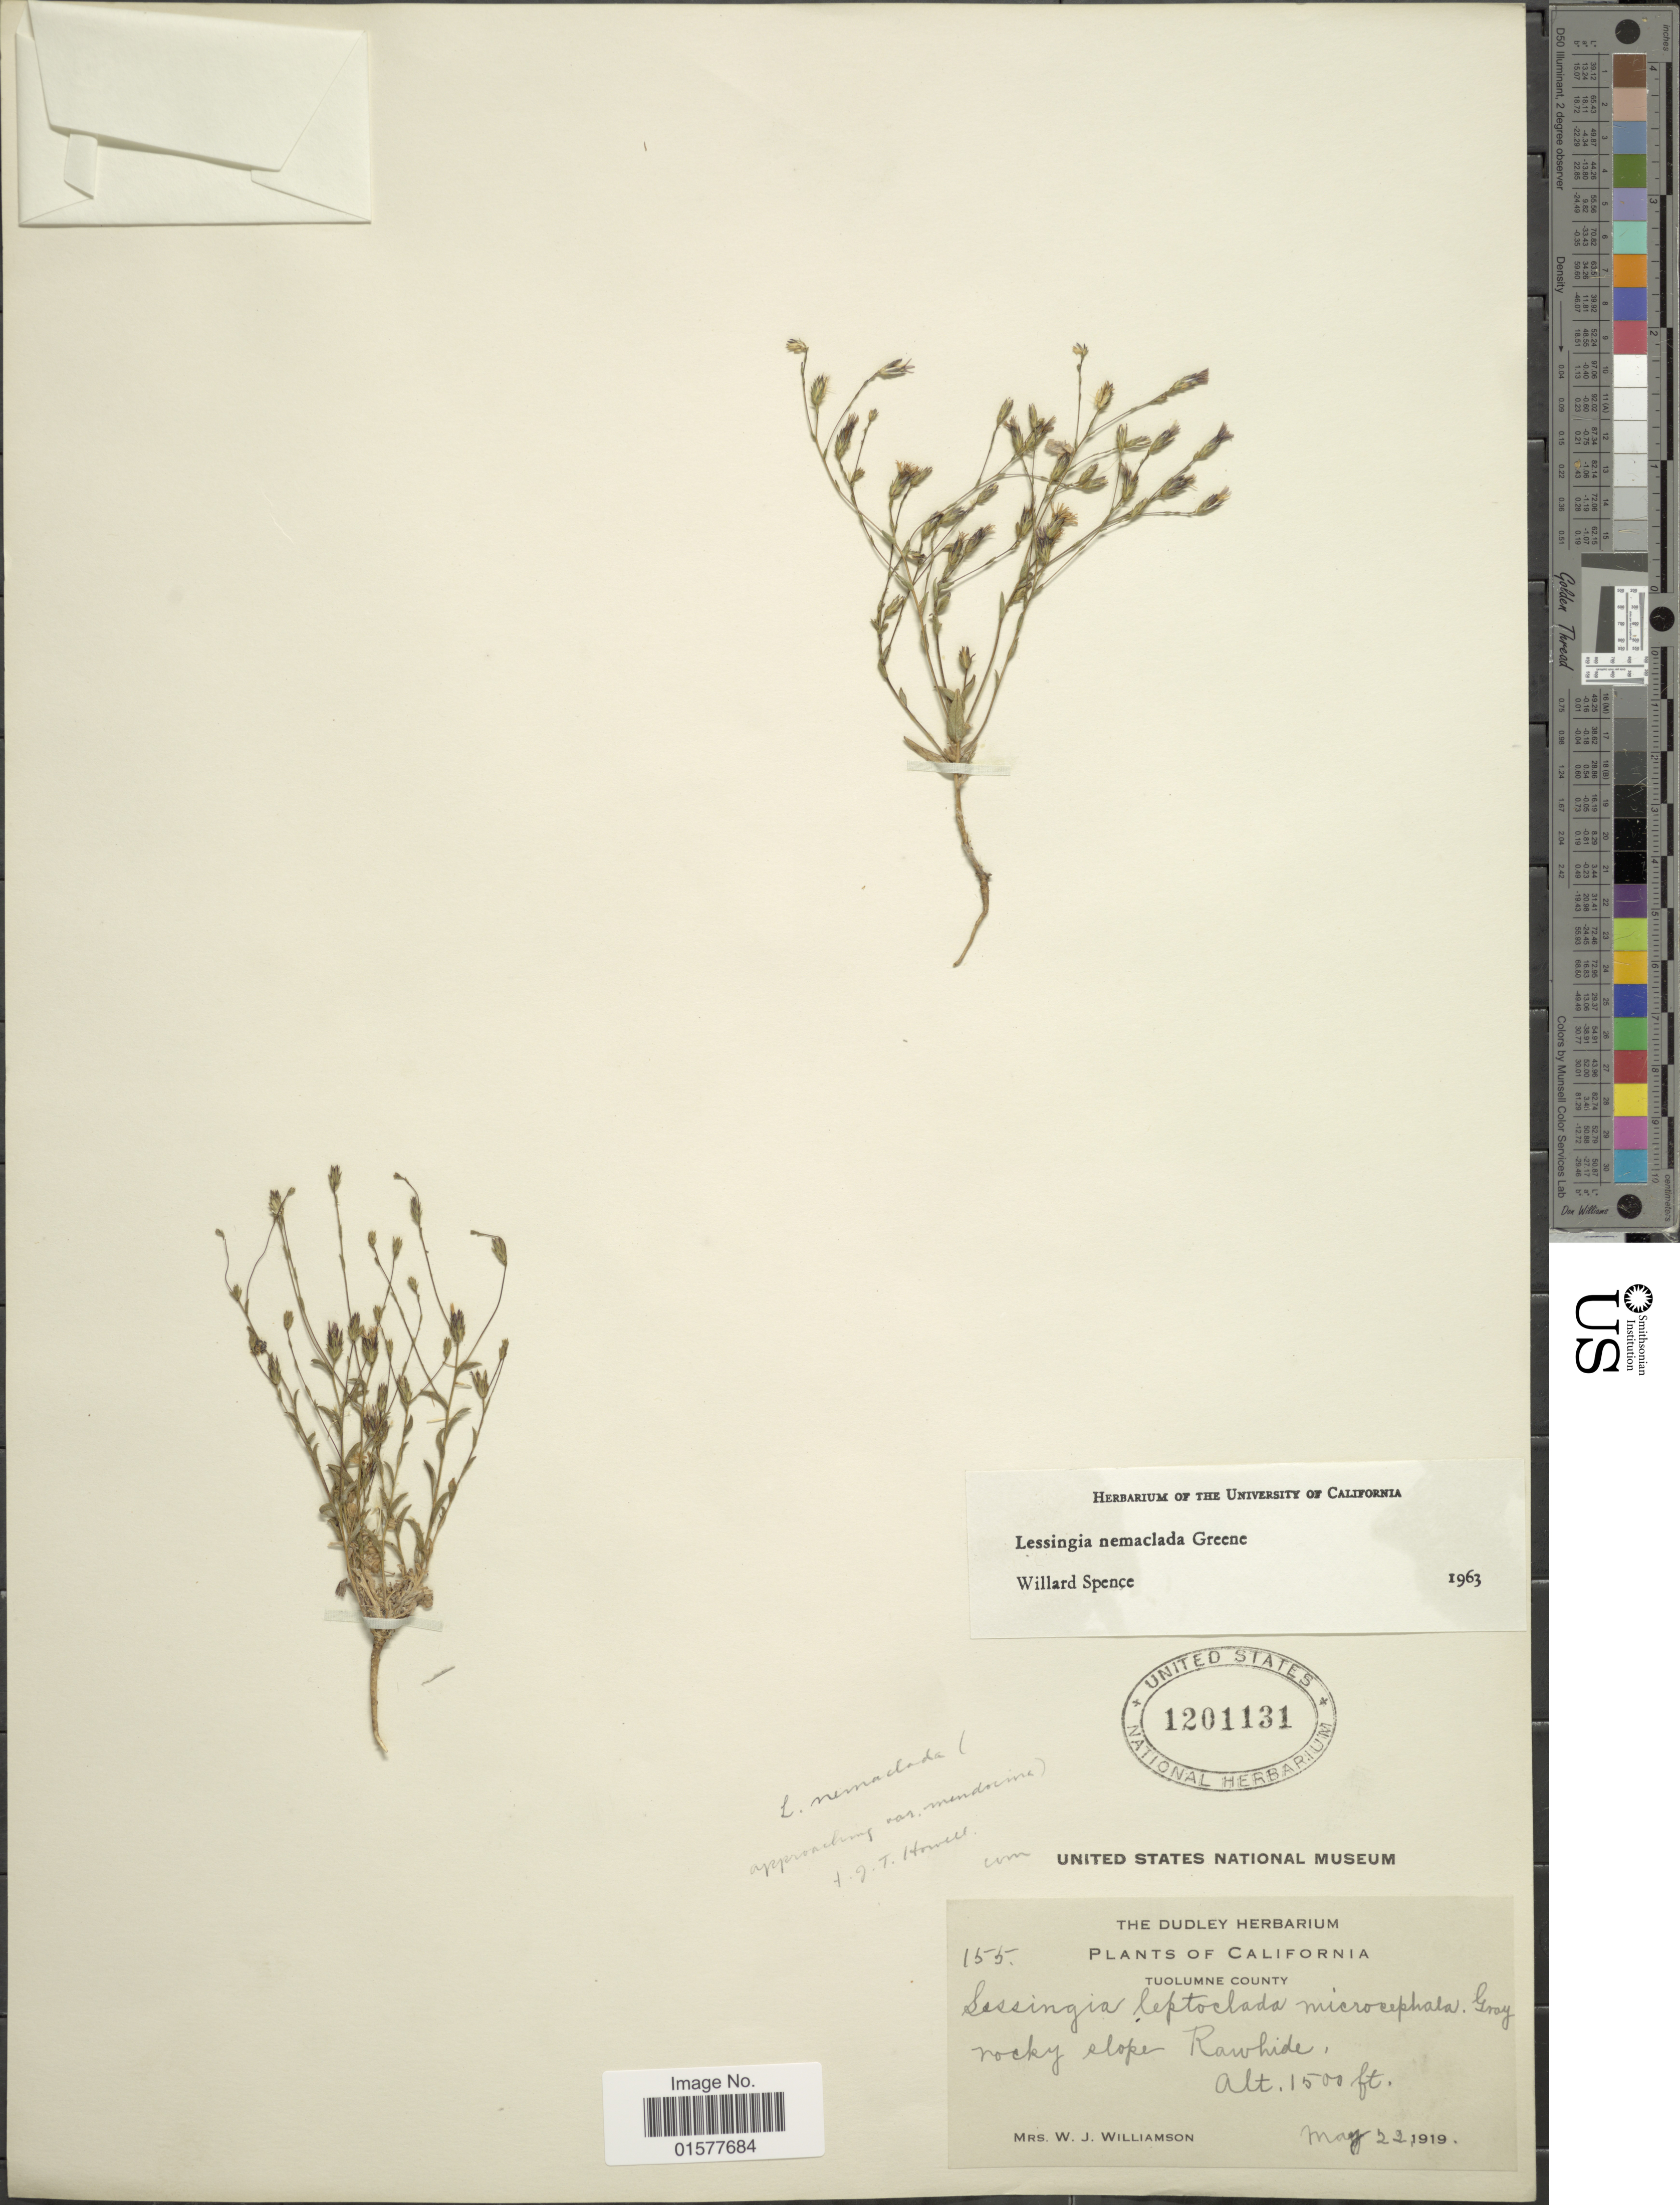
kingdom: Plantae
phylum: Tracheophyta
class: Magnoliopsida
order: Asterales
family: Asteraceae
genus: Lessingia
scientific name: Lessingia nemaclada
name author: Greene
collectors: W. Williams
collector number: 155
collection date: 1919-05-22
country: United States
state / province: California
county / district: Tuolumne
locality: Tuolumne County, Rocky slope Rawhide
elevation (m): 457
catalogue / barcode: US 1201131